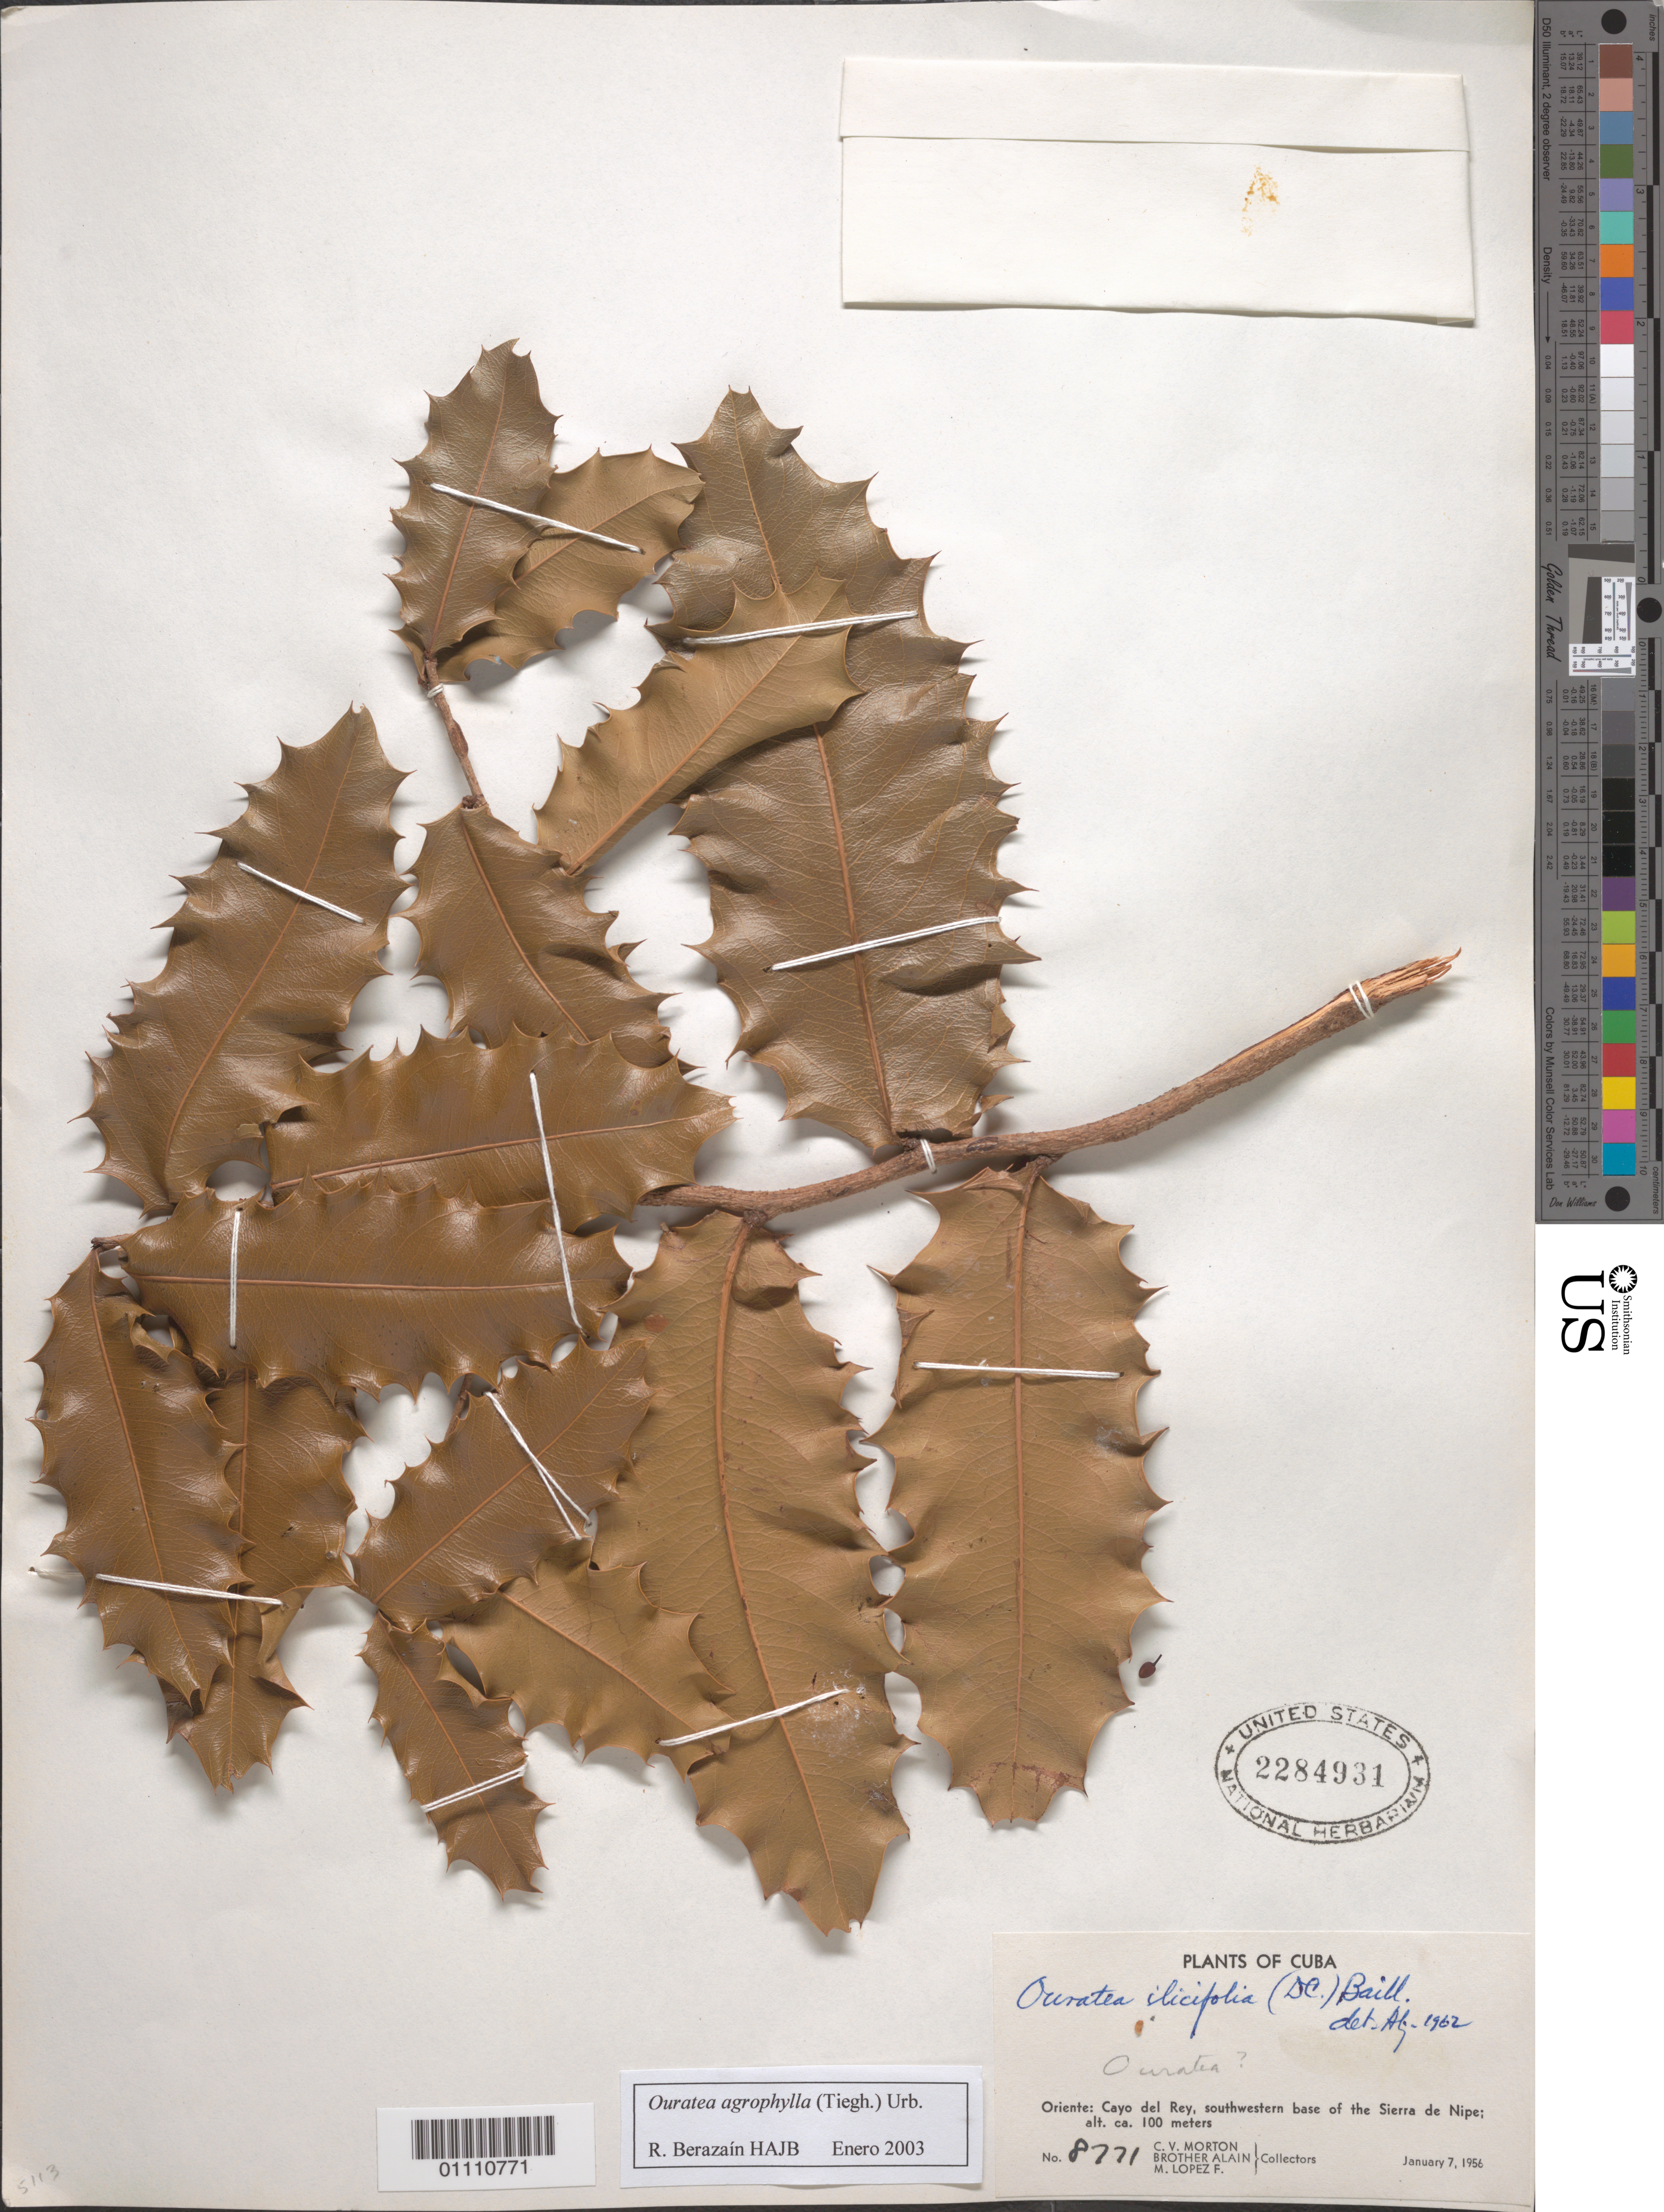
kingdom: Plantae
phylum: Tracheophyta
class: Magnoliopsida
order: Malpighiales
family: Ochnaceae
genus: Ouratea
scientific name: Ouratea agrophylla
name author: (Tiegh.) Urb.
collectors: C. V. Morton, A. H. Liogier & M. López Figueiras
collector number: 8771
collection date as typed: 07 Jan 1956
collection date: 1956-01-07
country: Cuba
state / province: Santiago de Cuba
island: Cuba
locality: Cayo del Rey, SW base of the Sierra de Nipe, Oriente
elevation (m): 100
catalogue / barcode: US 2284931